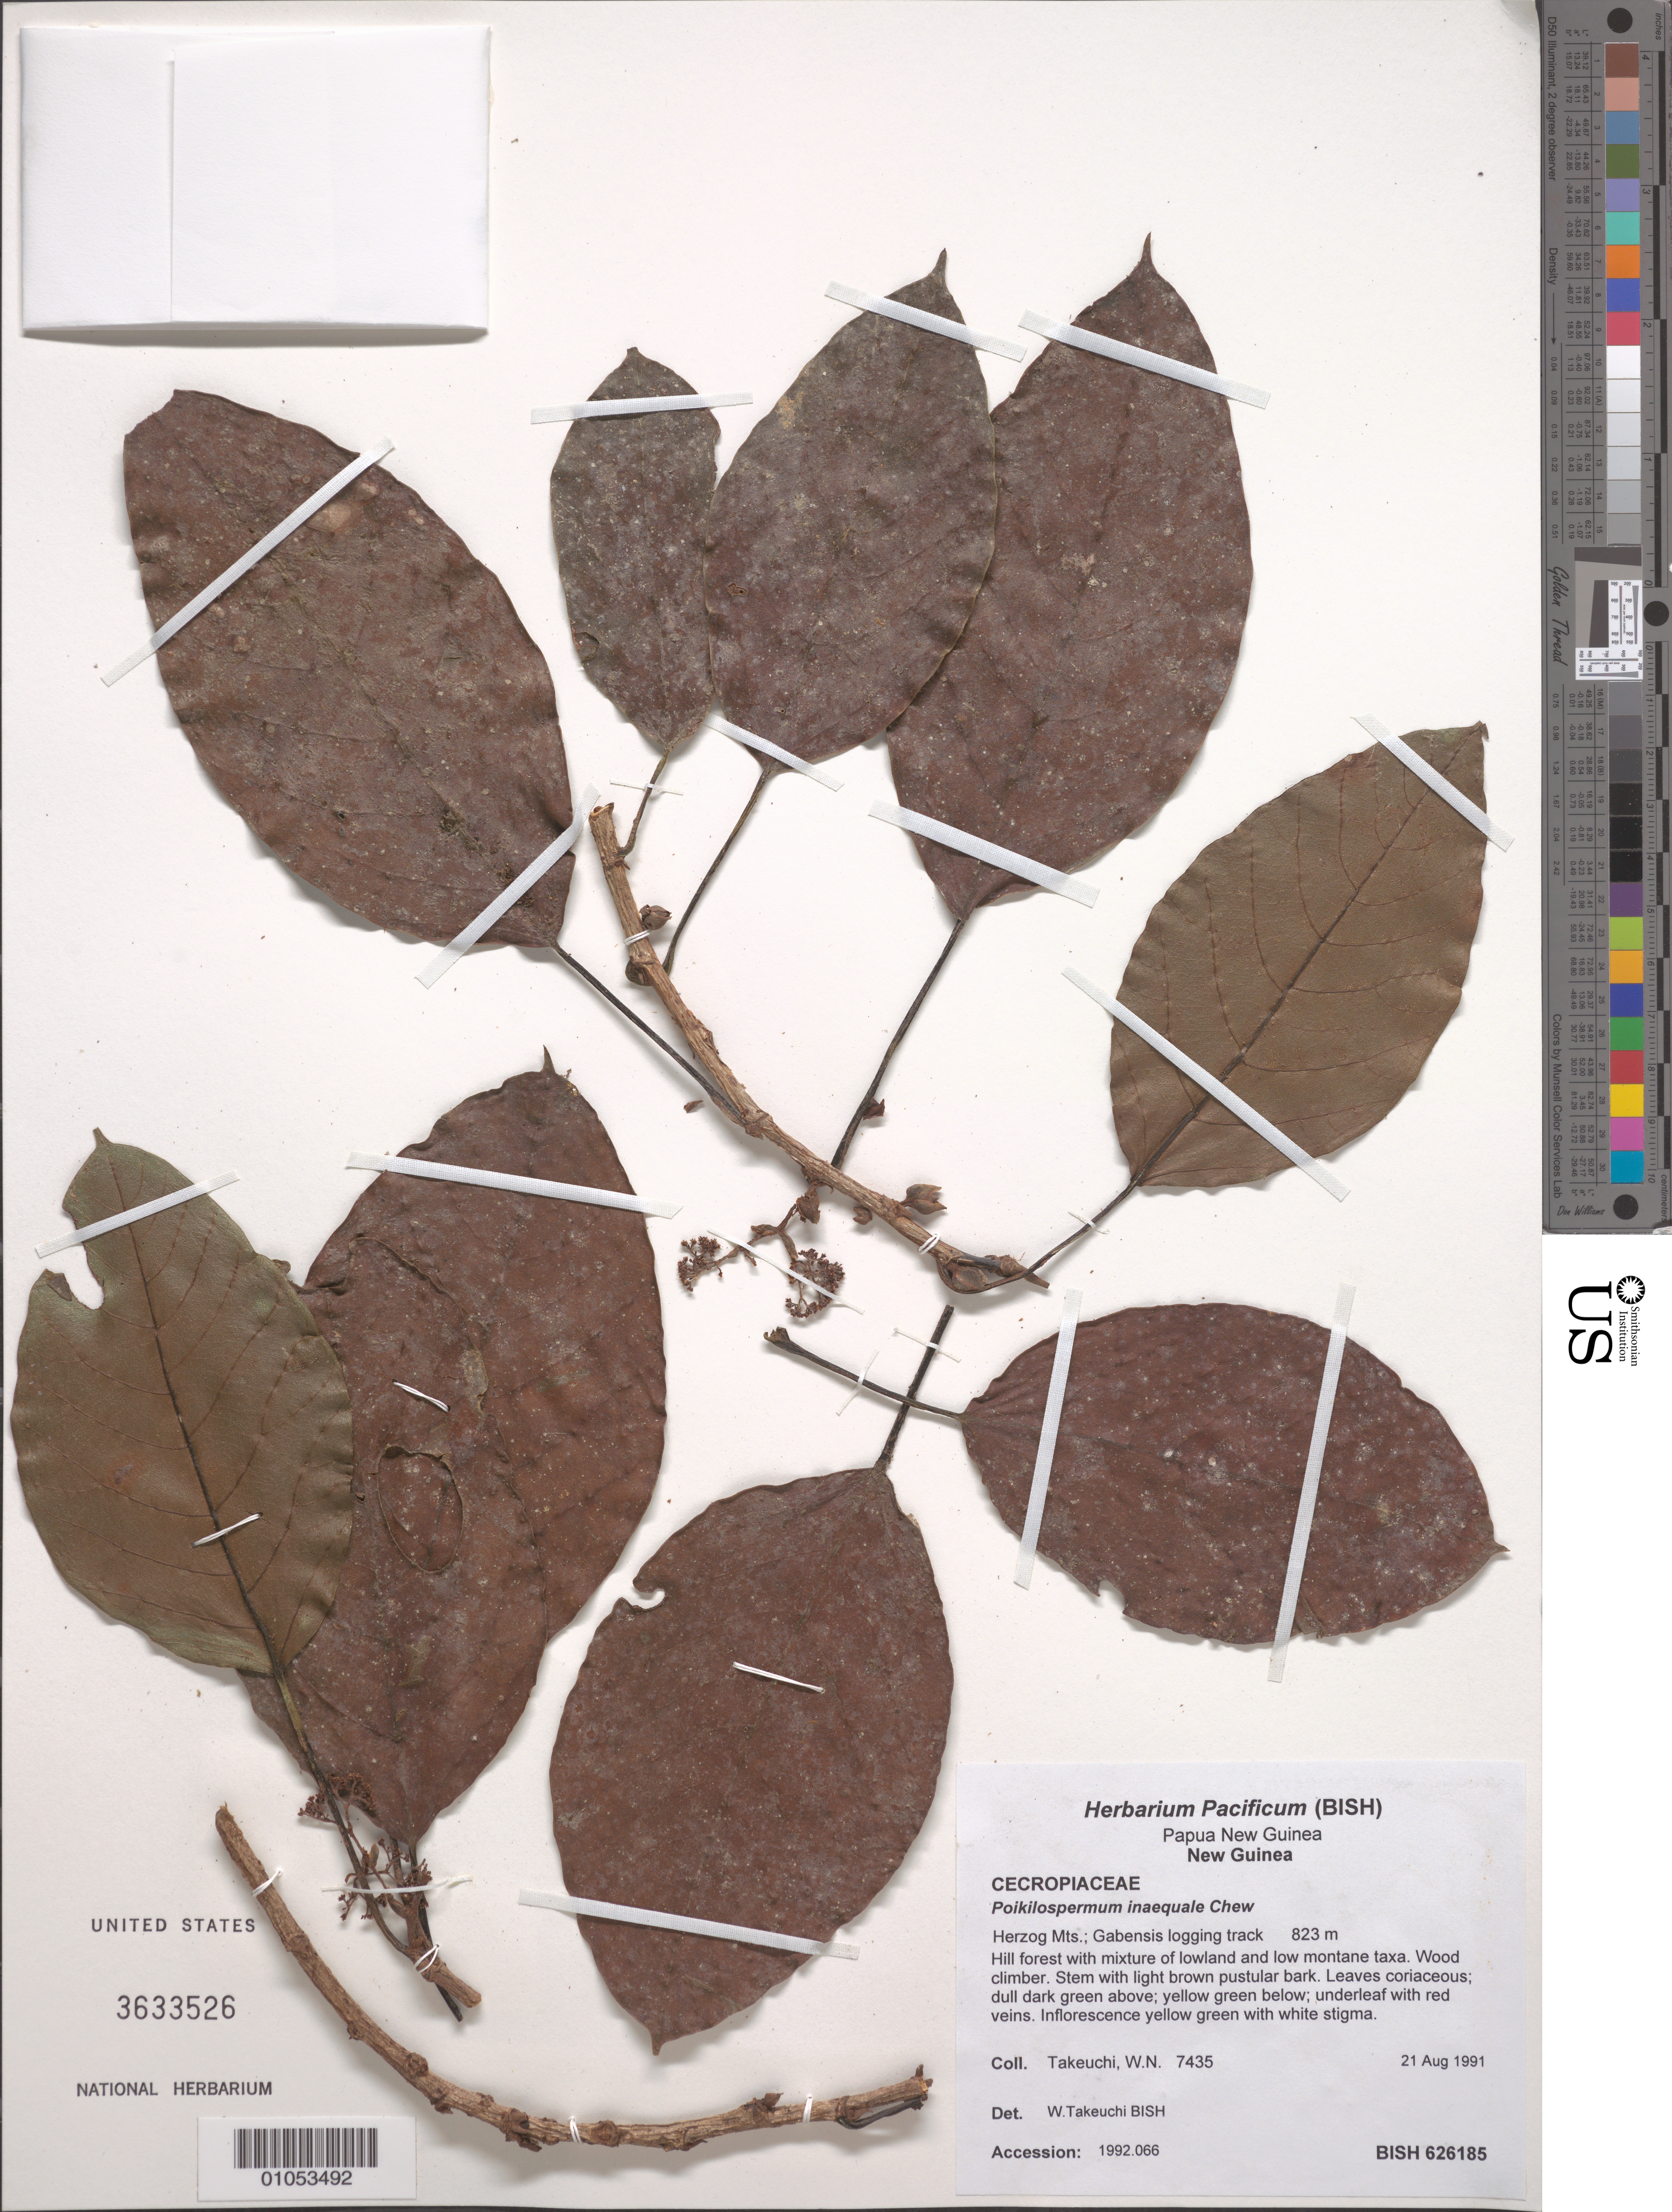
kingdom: Plantae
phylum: Tracheophyta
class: Magnoliopsida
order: Rosales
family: Urticaceae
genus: Poikilospermum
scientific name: Poikilospermum inaequale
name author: Chew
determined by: Takeuchi, W. N.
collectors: W. N. Takeuchi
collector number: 7435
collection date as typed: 21 Aug 1991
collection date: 1991-08-21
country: Papua New Guinea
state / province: Morobe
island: New Guinea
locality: Gabensis logging track, Herzog Mountains.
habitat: Hill forest with mixture of lowland and low montane taxa.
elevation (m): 823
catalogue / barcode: US 3633526